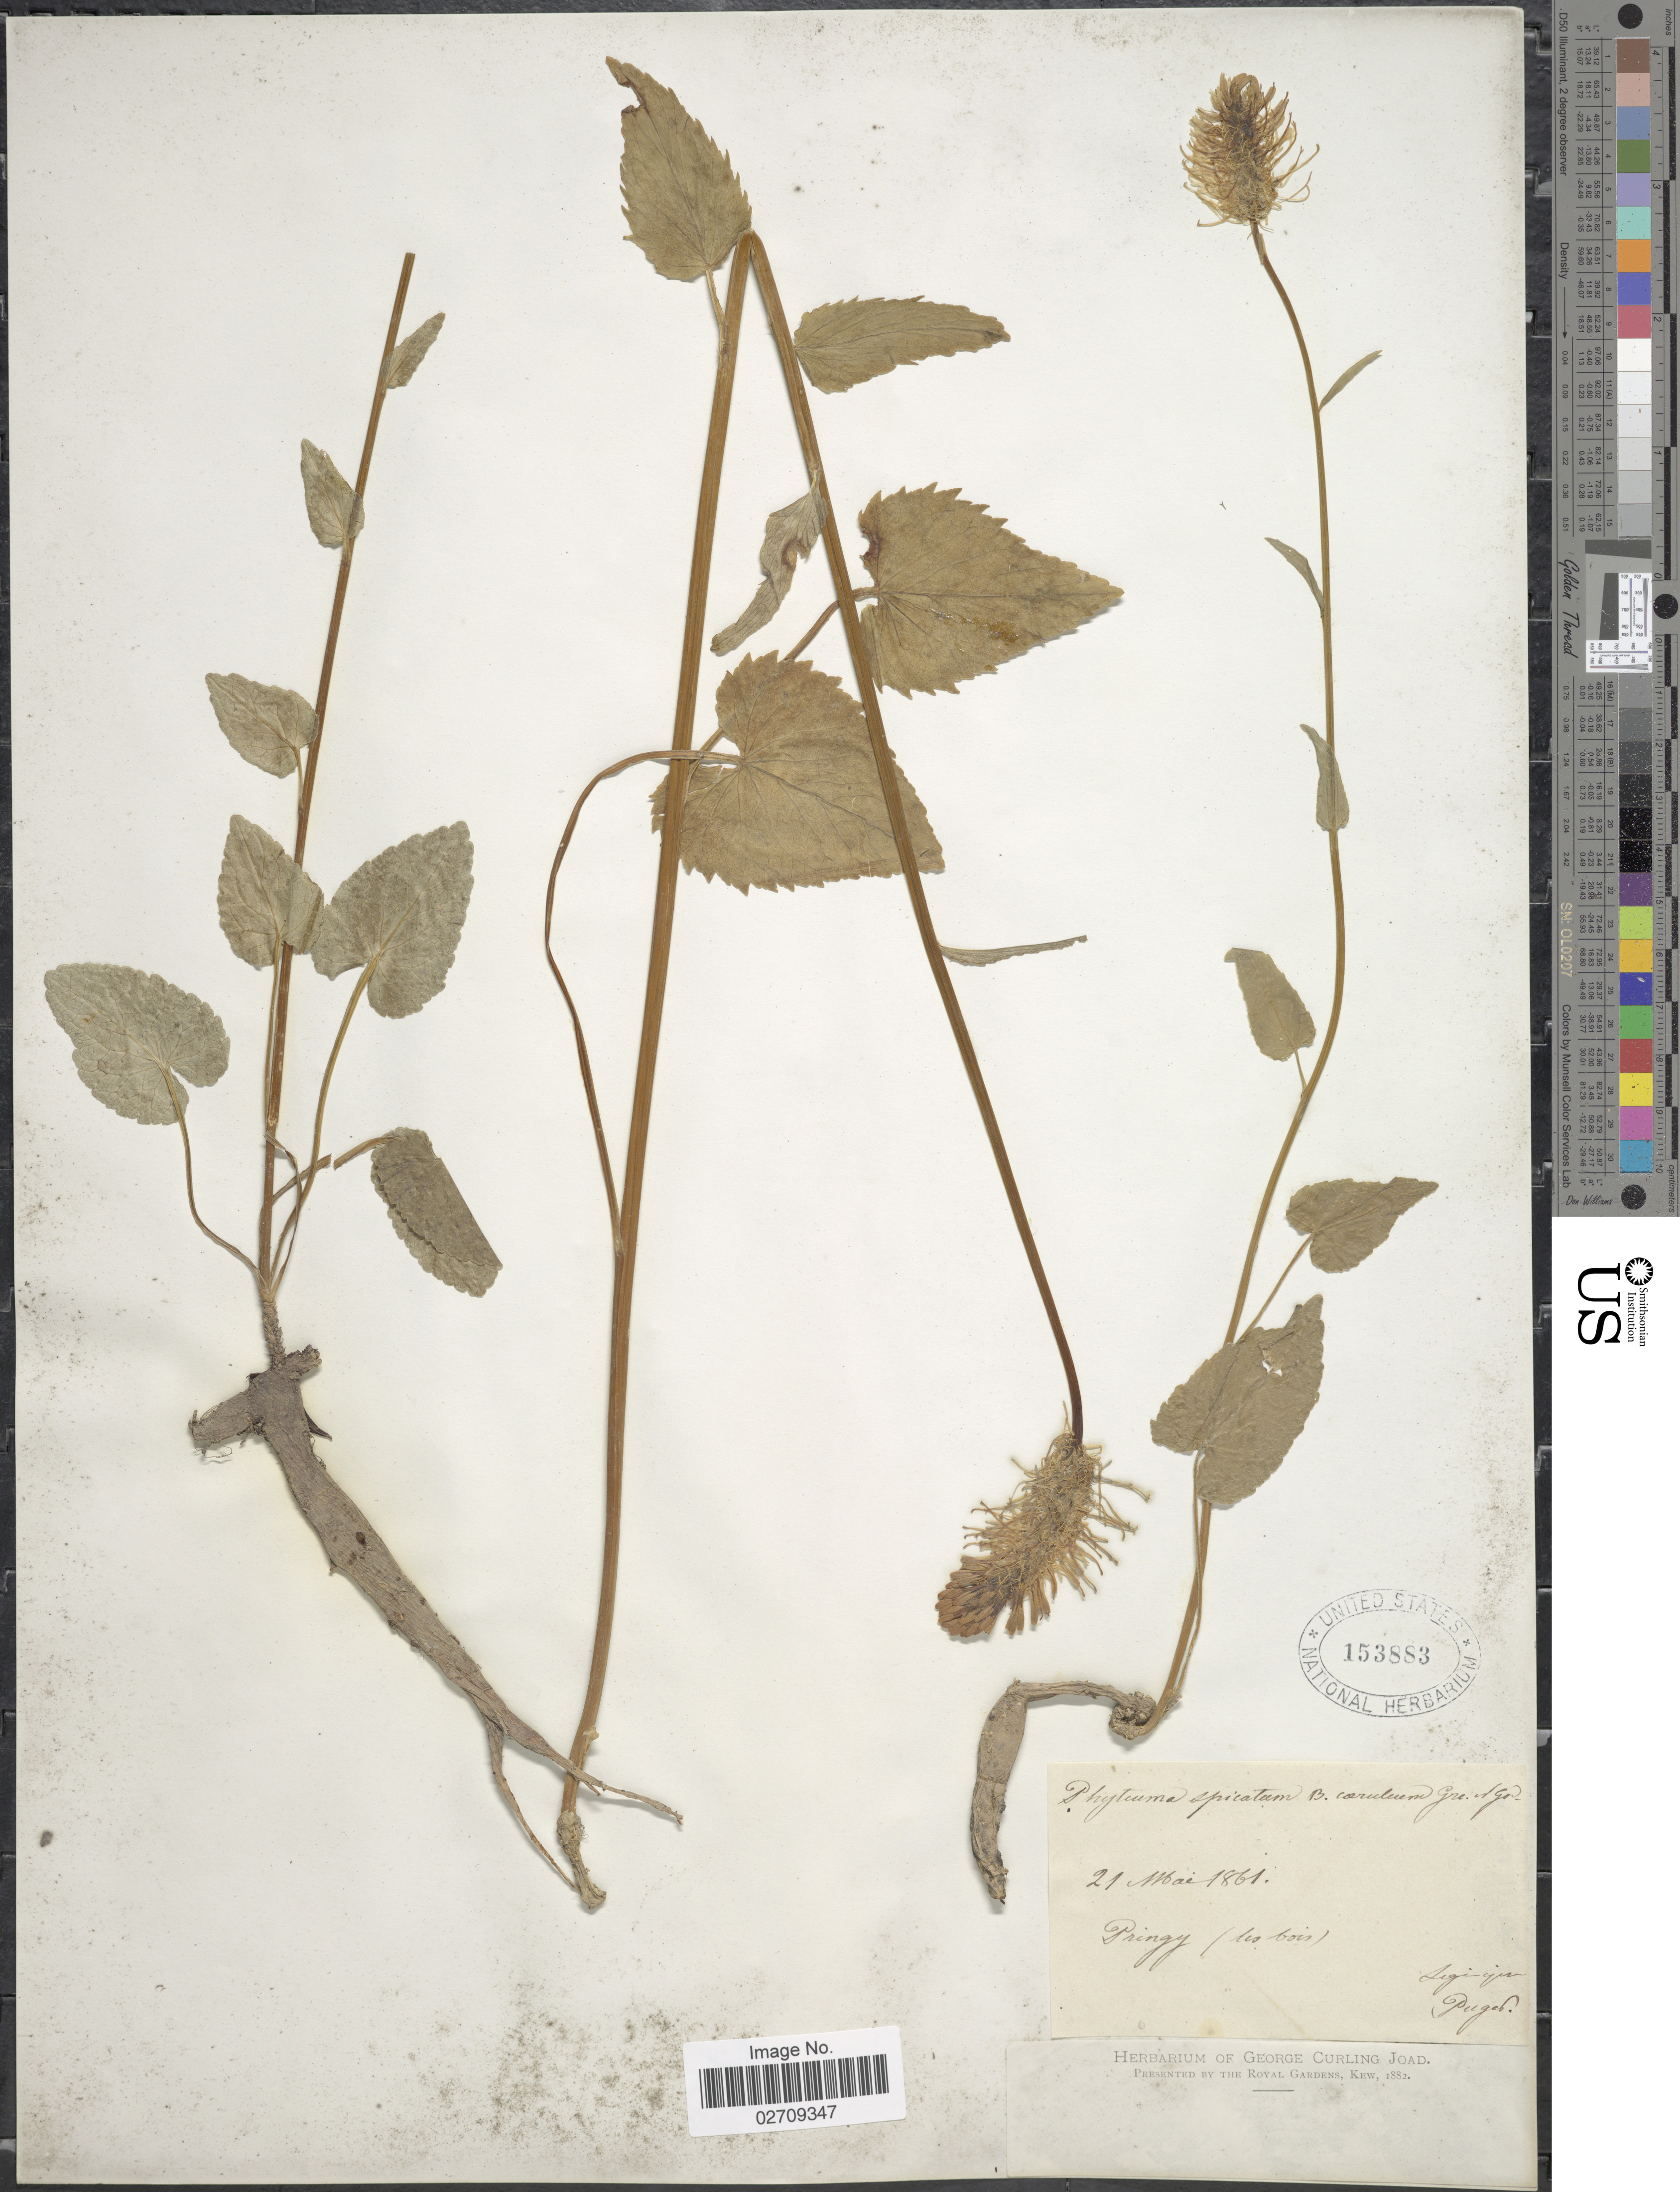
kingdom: Plantae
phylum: Tracheophyta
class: Magnoliopsida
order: Asterales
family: Campanulaceae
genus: Phyteuma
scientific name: Phyteuma spicatum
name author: L.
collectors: -. Puget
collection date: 1861-05-21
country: France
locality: Pringy (les bois)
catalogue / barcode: US 153883